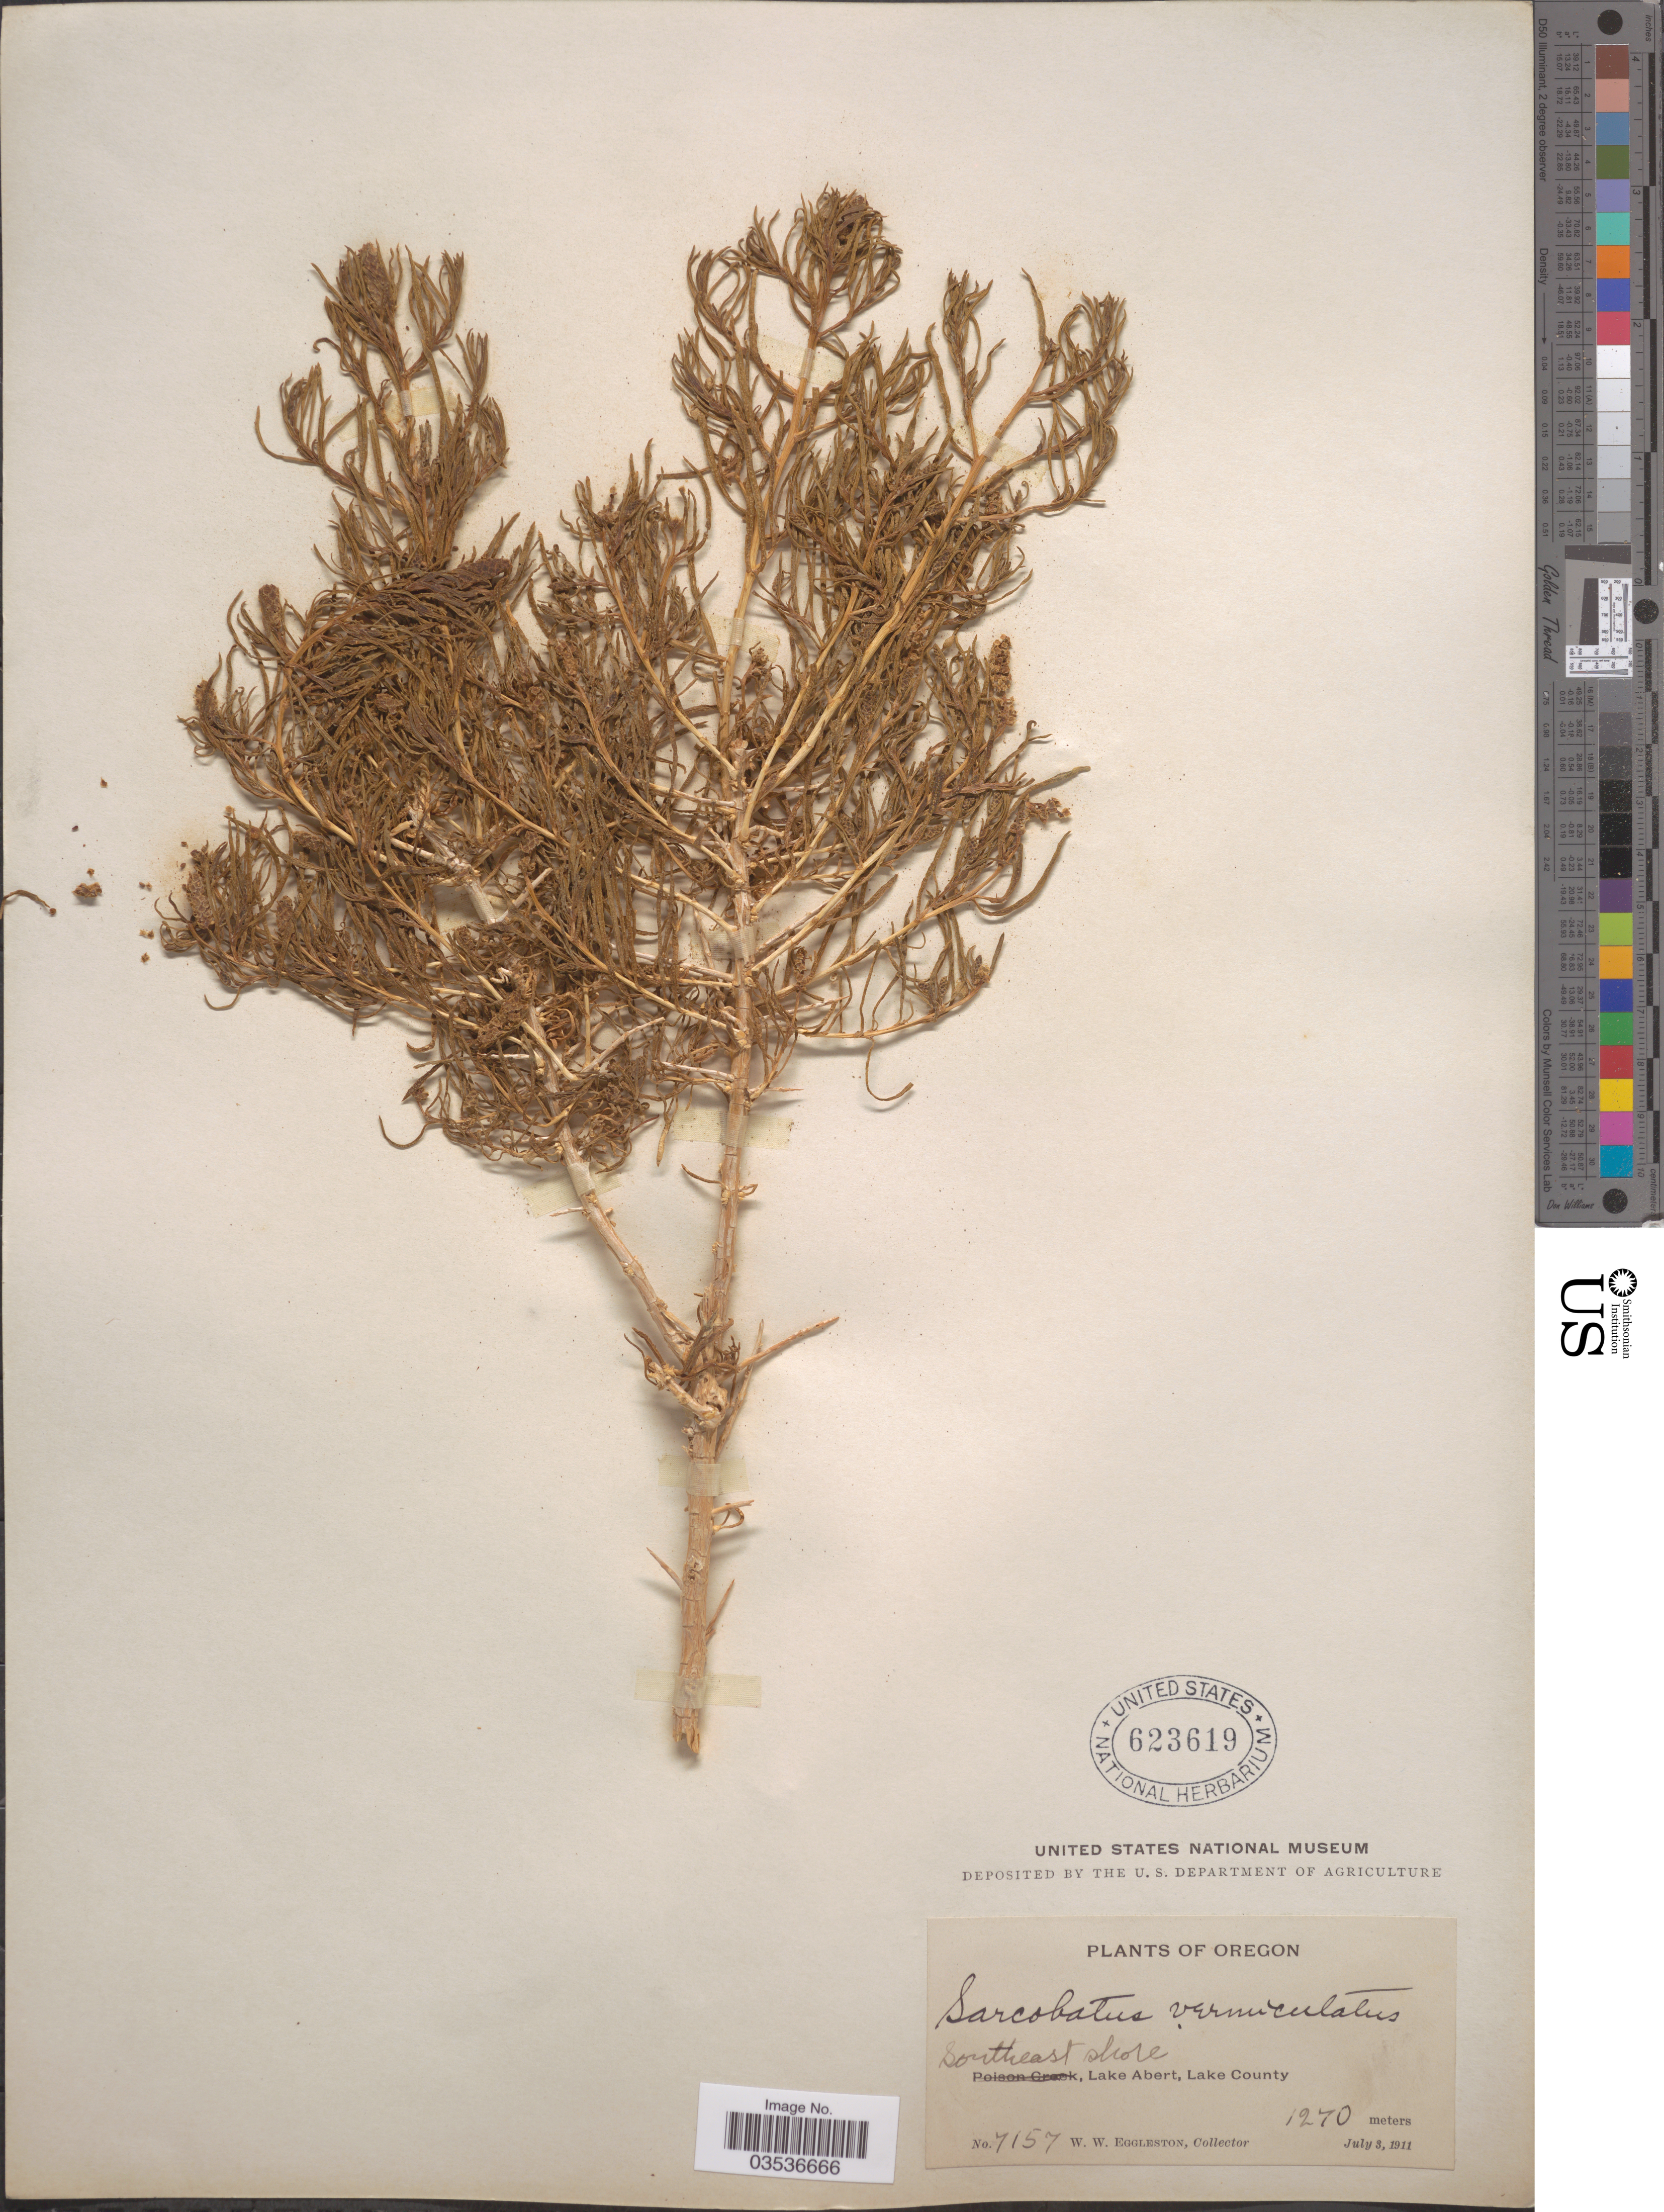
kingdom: Plantae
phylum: Tracheophyta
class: Magnoliopsida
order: Caryophyllales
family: Sarcobataceae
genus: Sarcobatus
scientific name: Sarcobatus vermiculatus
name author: (Hook.) Torr.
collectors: W. W. Eggleston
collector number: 7157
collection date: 1911-07-03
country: United States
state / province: Oregon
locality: Southeast shore, Lake Albert, Lake County.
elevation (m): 1270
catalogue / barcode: US 623619